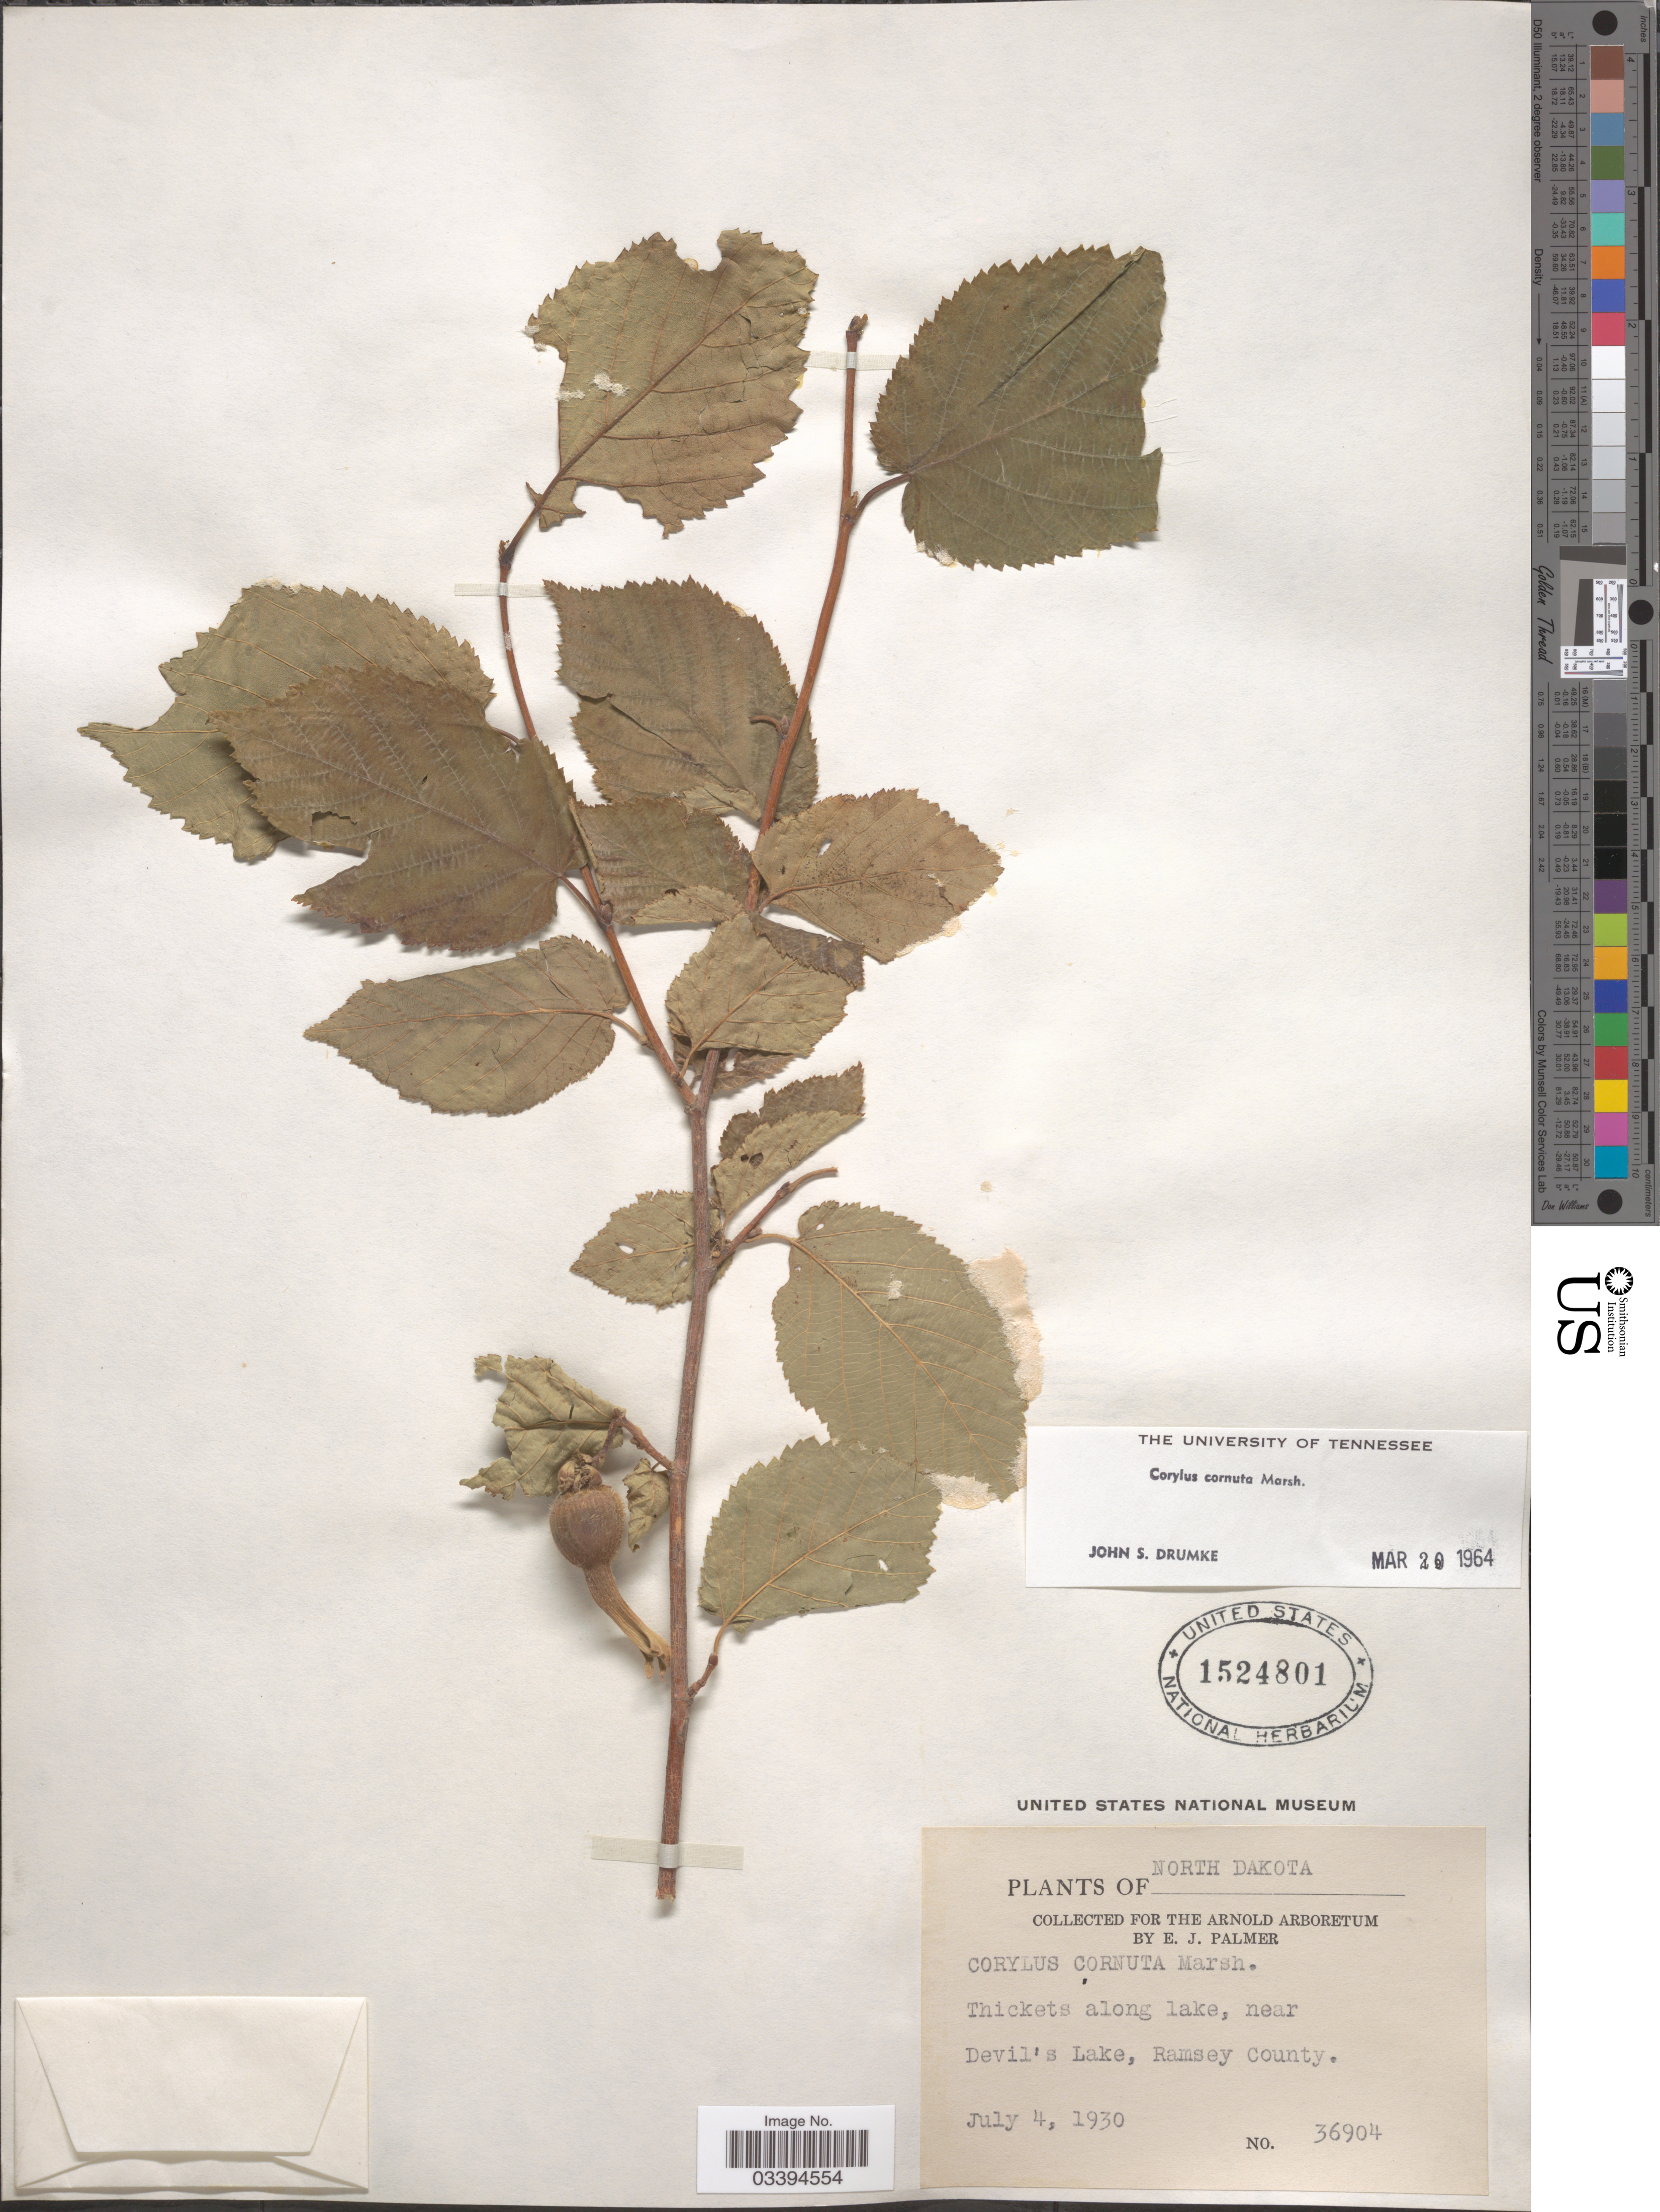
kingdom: Plantae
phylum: Tracheophyta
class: Magnoliopsida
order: Fagales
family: Betulaceae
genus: Corylus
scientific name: Corylus cornuta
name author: Marshall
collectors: E. J. Palmer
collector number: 36904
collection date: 1930-07-04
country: United States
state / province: North Dakota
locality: Thickets along lake, near Devil's Lake, Ramsey County.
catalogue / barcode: US 1524801